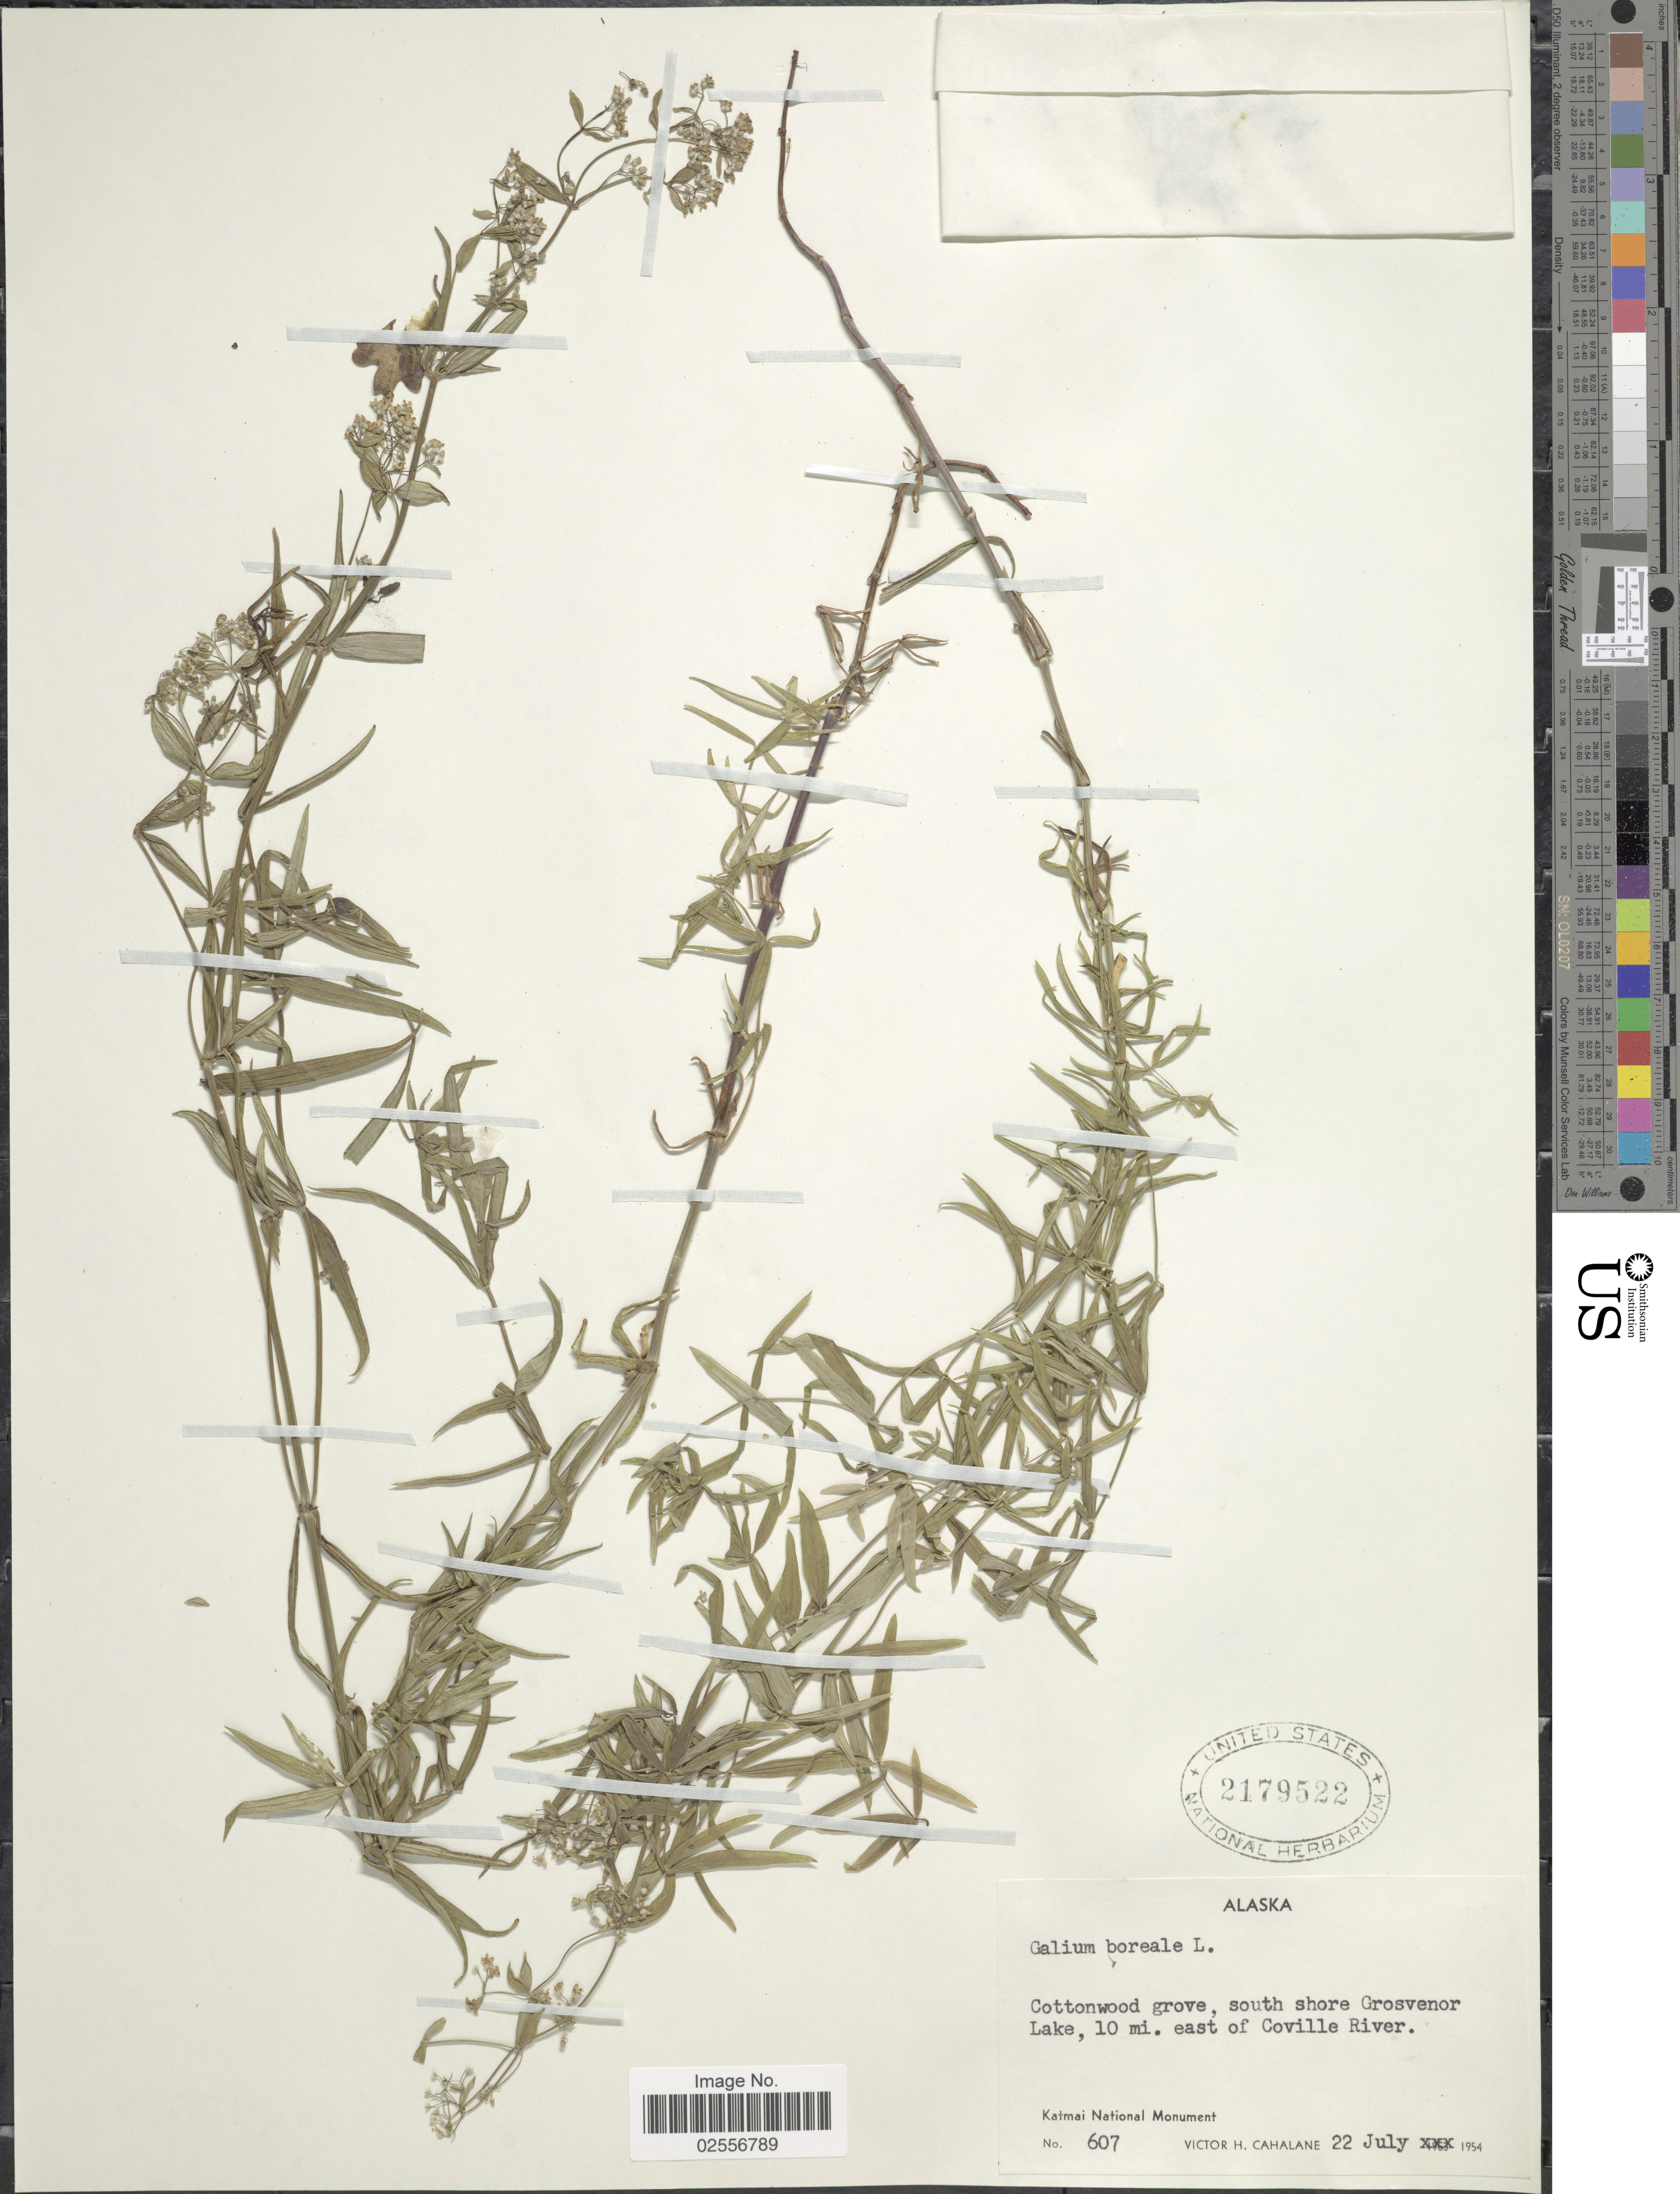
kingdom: Plantae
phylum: Tracheophyta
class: Magnoliopsida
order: Gentianales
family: Rubiaceae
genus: Galium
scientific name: Galium boreale L.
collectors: V. Cahalane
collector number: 607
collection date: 1954-07-20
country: United States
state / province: Alaska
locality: Cottonwood grove, south shore Grosvenor Lake, 10 mi. east of Coville River. Katmai National Monument.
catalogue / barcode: US 2179522